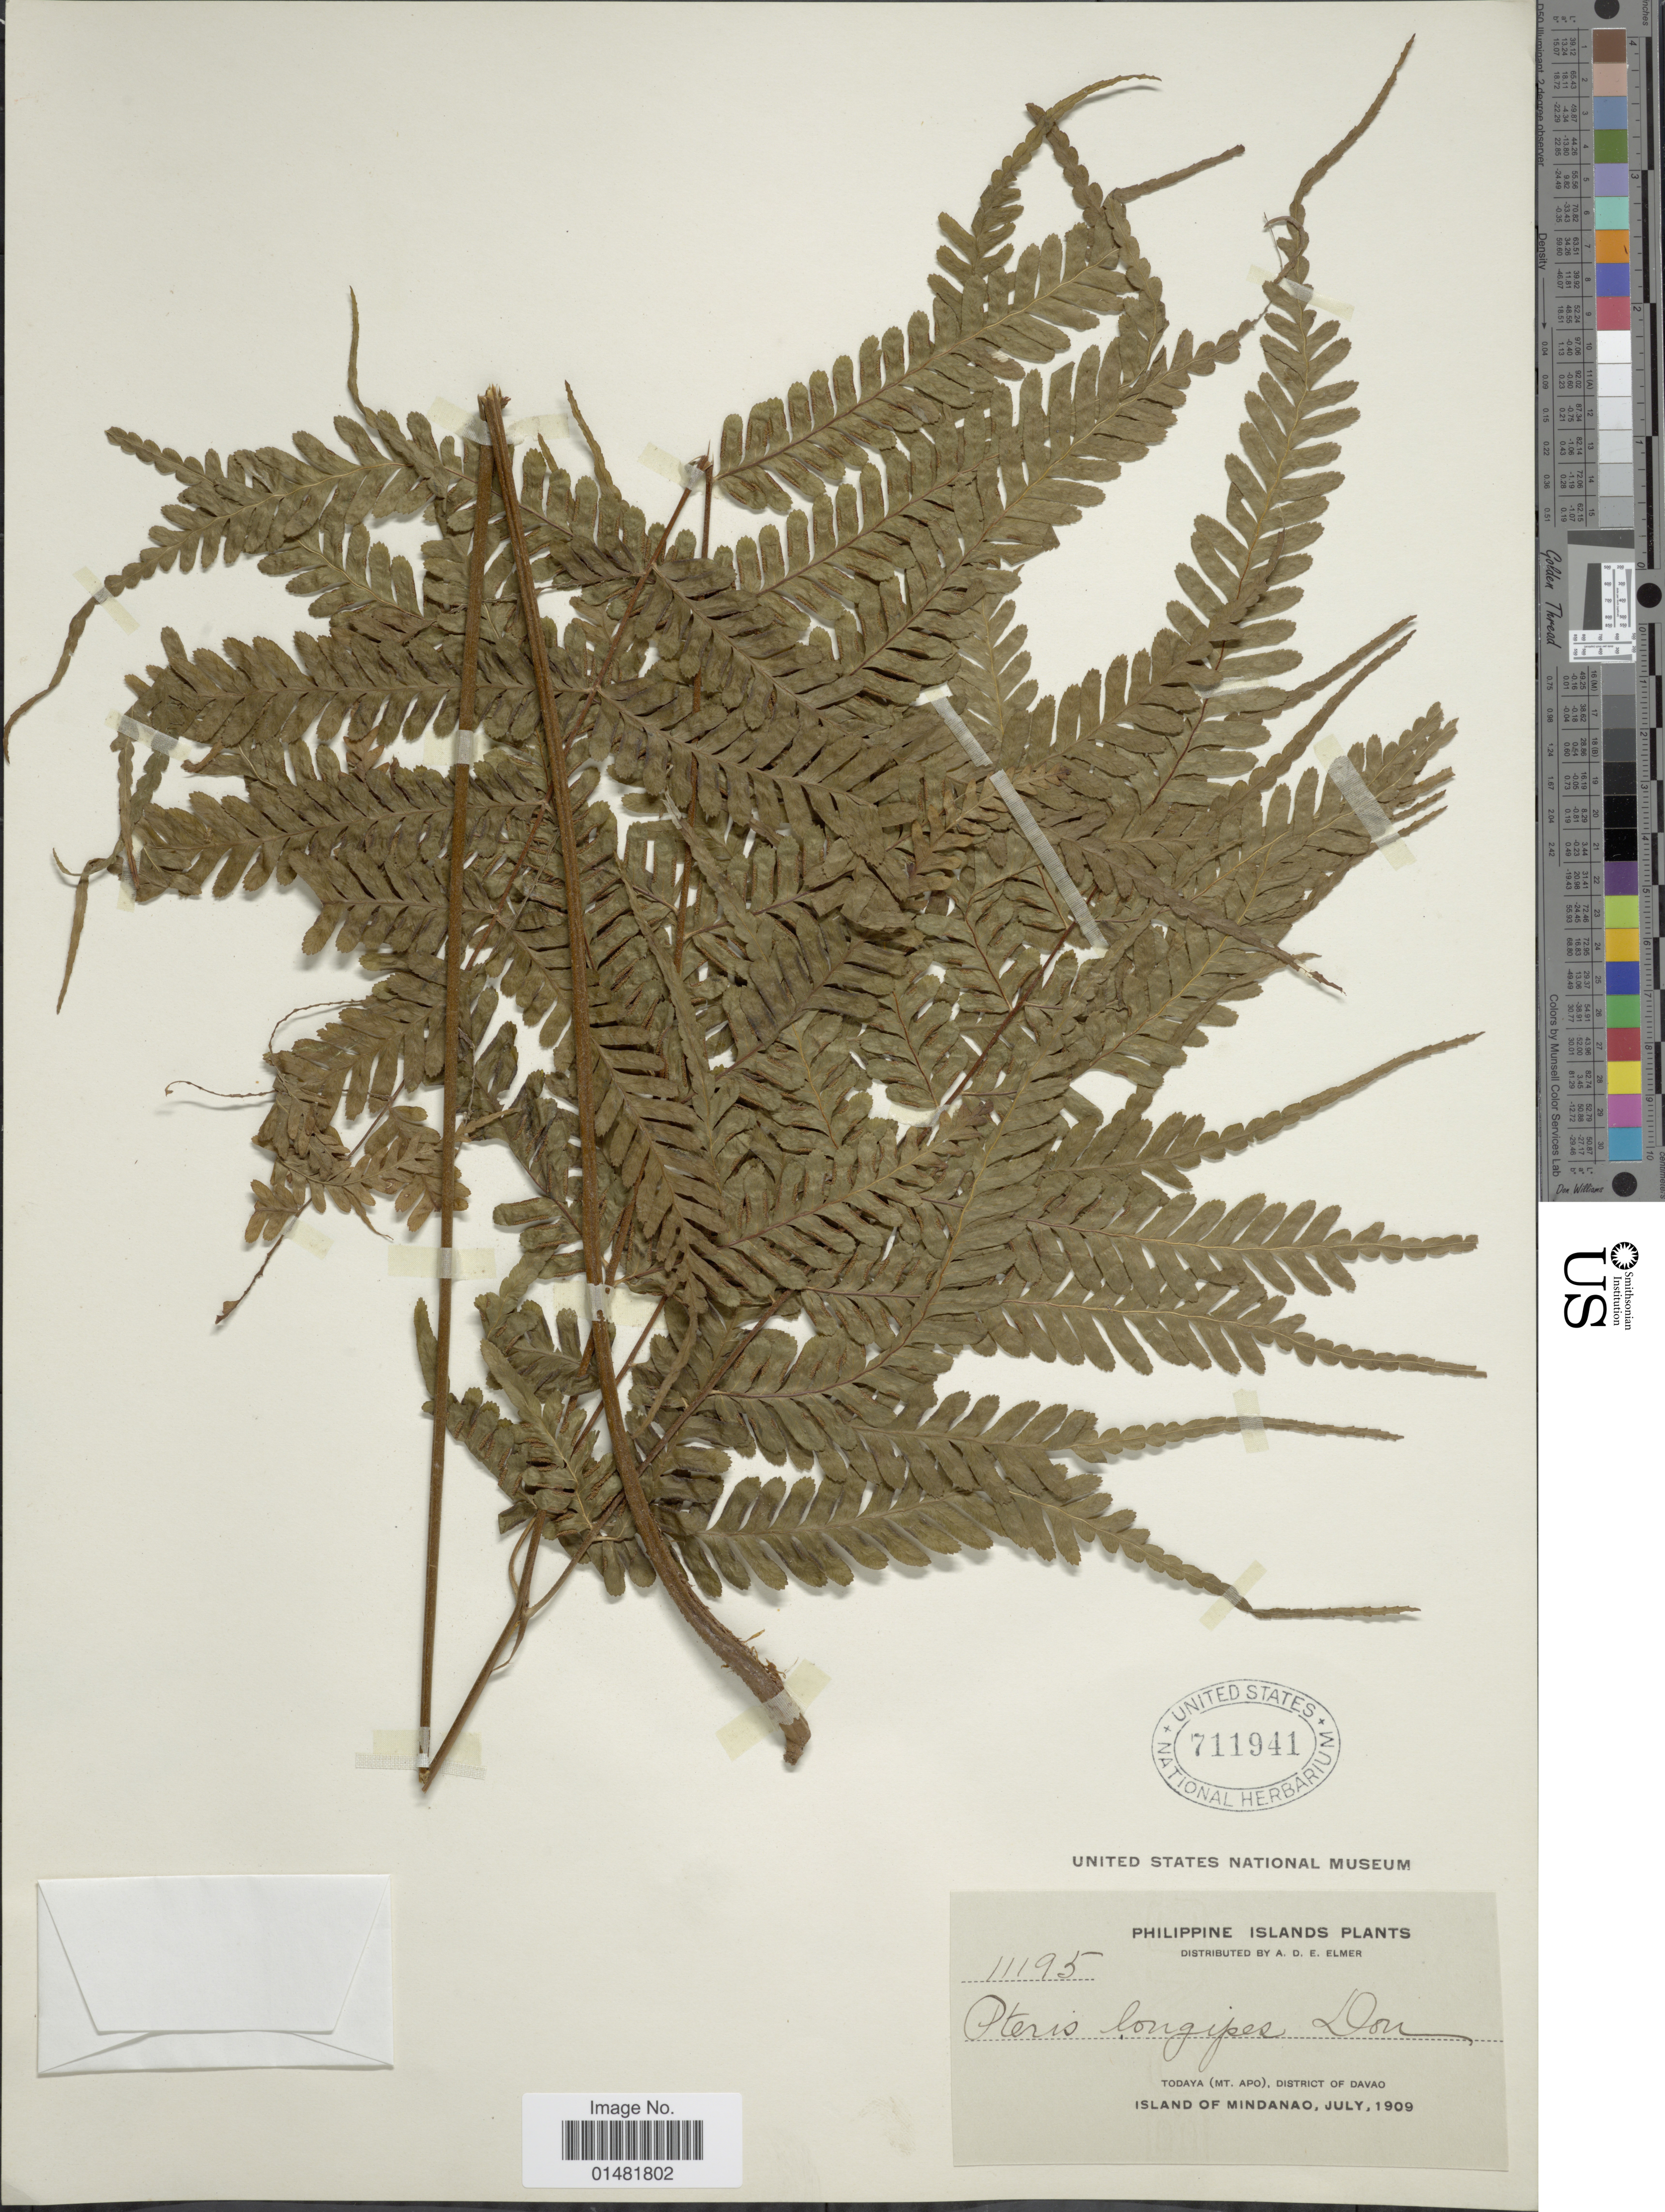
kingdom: Plantae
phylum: Tracheophyta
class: Polypodiopsida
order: Polypodiales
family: Pteridaceae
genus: Pteris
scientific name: Pteris longipes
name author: D. Don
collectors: A. D. E. Elmer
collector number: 11195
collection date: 1909-07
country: Philippines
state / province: Davao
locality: Philippine Islands Plants, Todaya (Mt. Apo), District of Davao, Island of Mindanao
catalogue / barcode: US 711941